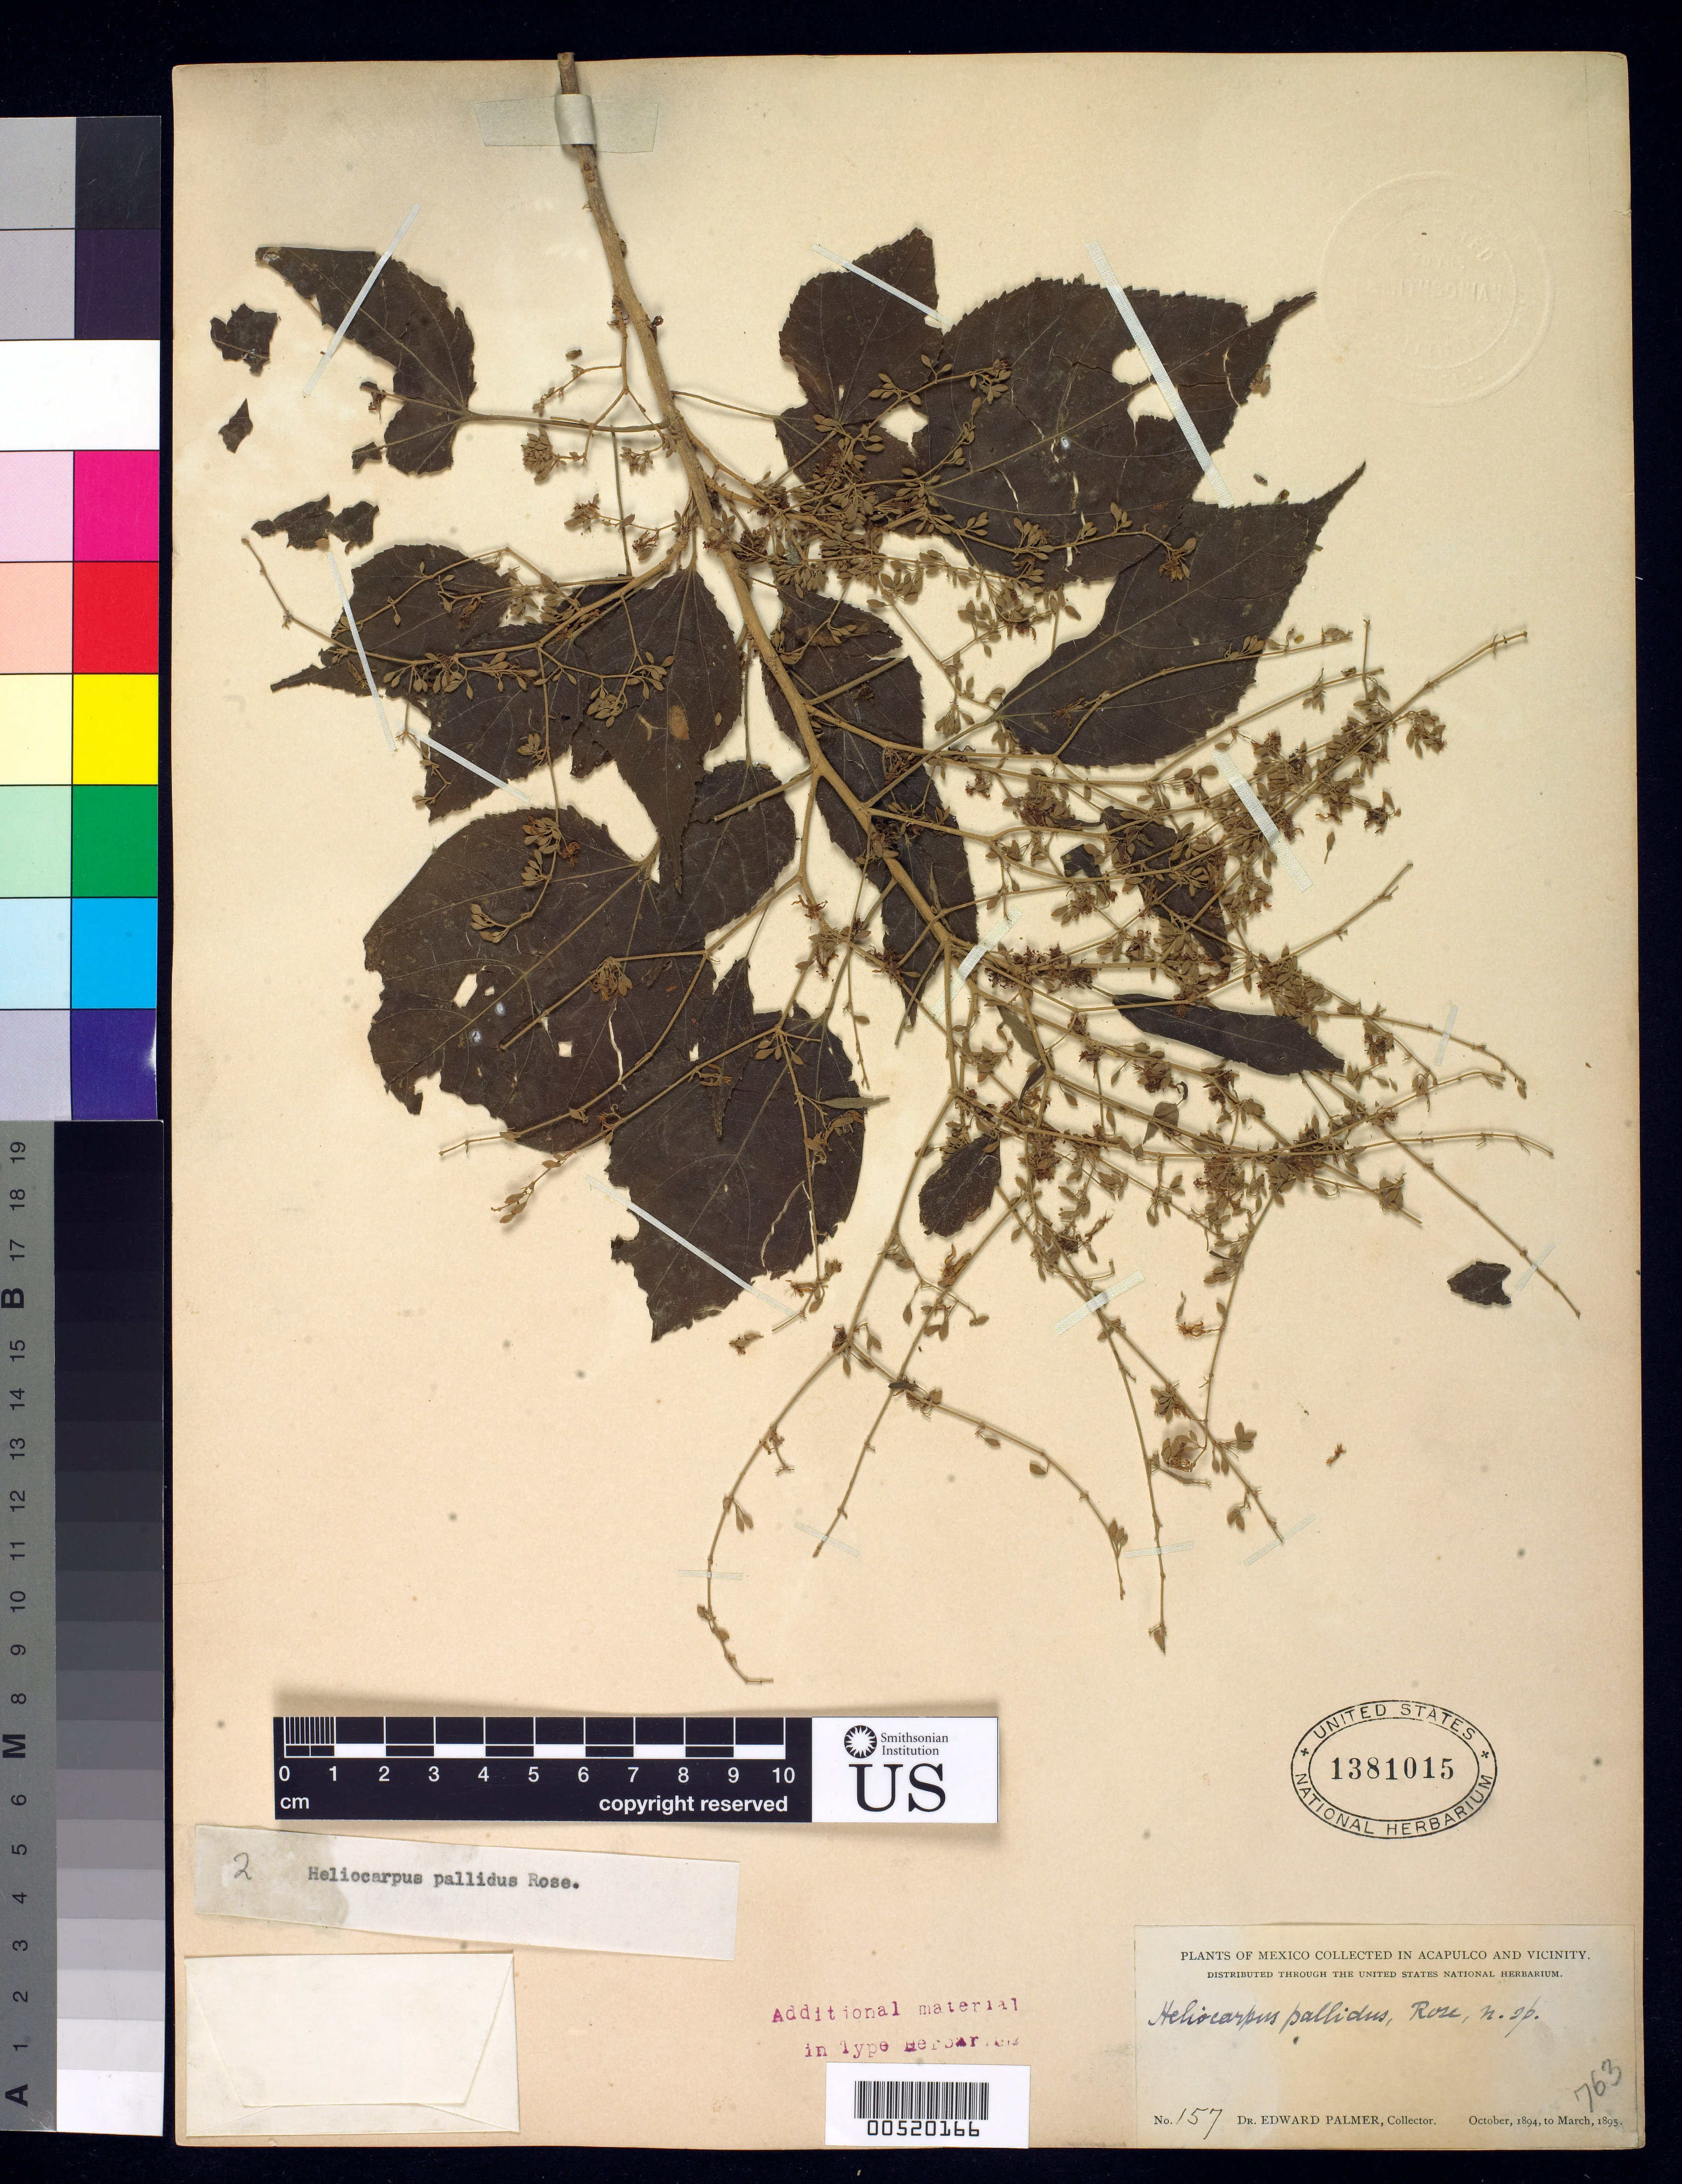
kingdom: Plantae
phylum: Tracheophyta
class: Magnoliopsida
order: Malvales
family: Malvaceae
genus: Heliocarpus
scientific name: Heliocarpus pallidus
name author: Rose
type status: Syntype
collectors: E. Palmer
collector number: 157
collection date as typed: Oct 1894 to -- Mar 1895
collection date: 1894-10/1895-03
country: Mexico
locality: Acapulco and vicinity.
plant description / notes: Specimen ex John Donnell Smith herbarium.; R. McVaugh (2001, Fl. Novo-Galiciana 3: 80) designates Palmer 157 as the lectotype collection but cites both lectotype and isolectotype at US without distinguishing by citation or by annotation which is which.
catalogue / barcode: US 1381015